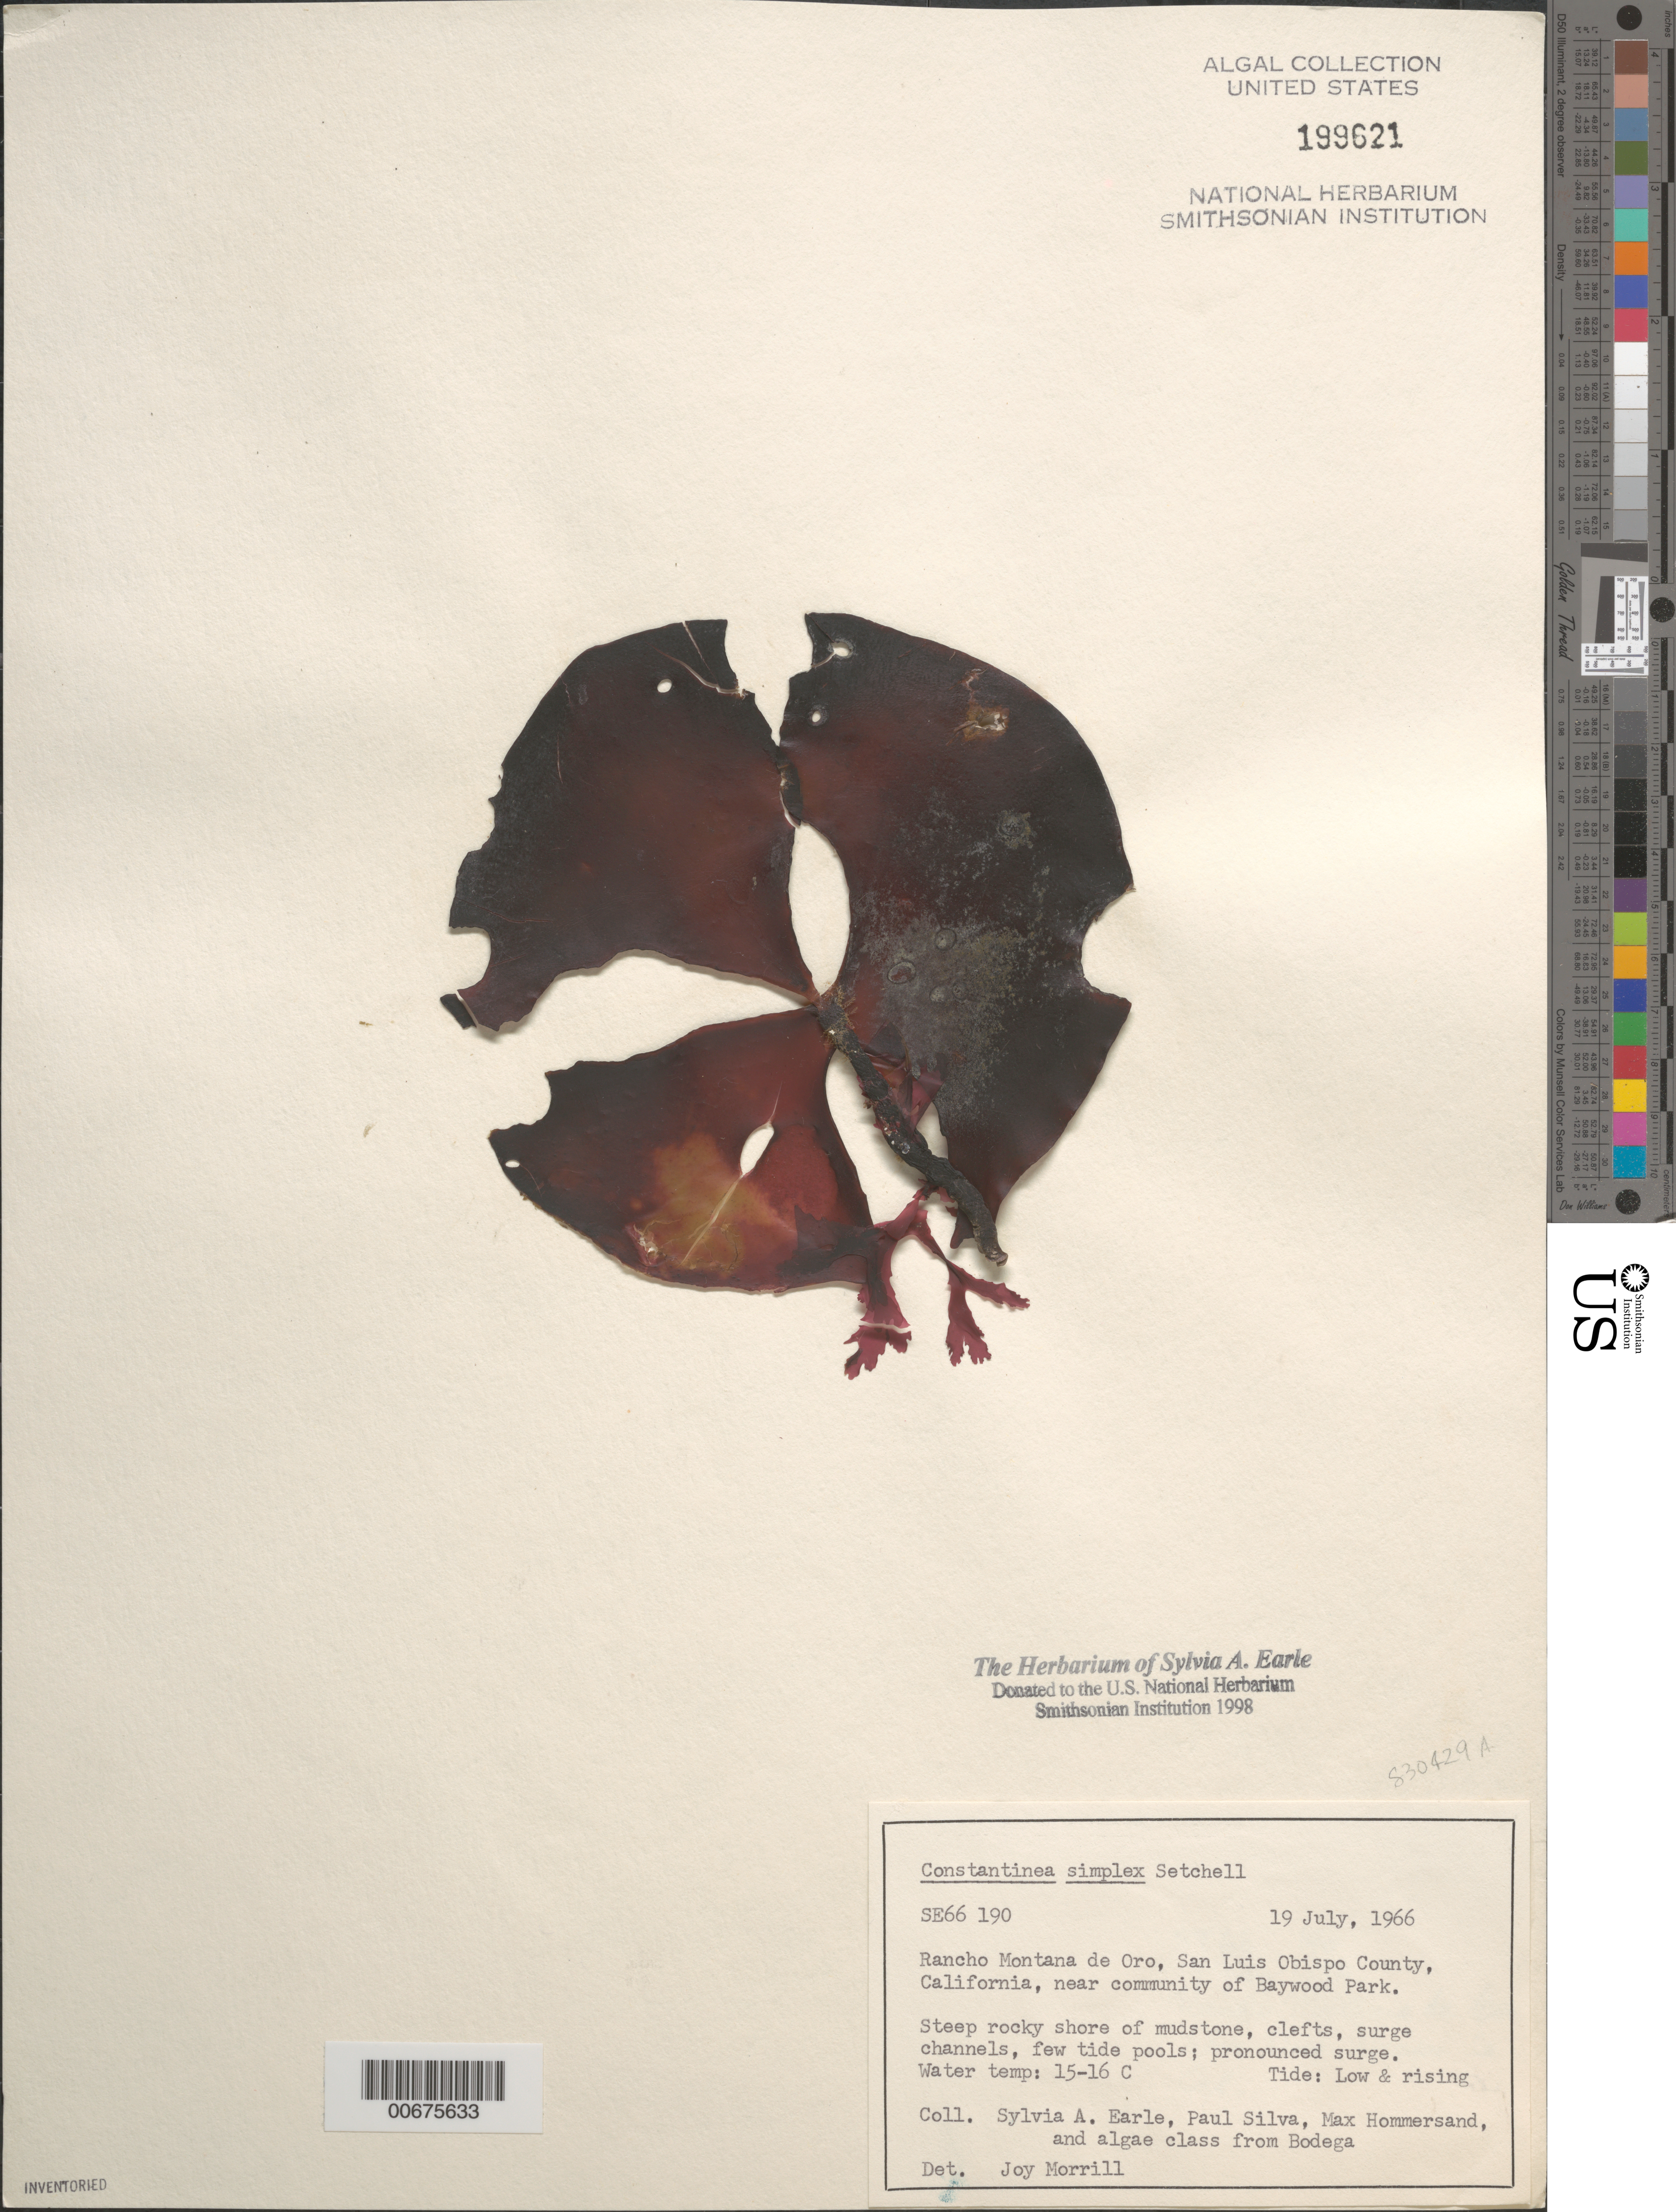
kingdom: Plantae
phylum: Rhodophyta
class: Florideophyceae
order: Gigartinales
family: Dumontiaceae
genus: Constantinea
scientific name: Constantinea simplex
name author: Setch.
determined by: Morrill, J.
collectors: S. A. Earle, P. C. Silva, M. H. Hommersand & Bodega Algae Class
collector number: SE 66190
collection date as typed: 19 Jul 1966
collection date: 1966-07-19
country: United States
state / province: California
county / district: San Luis Obispo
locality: Rancho Montana de Oro, near Baywood Park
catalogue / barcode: US 199621